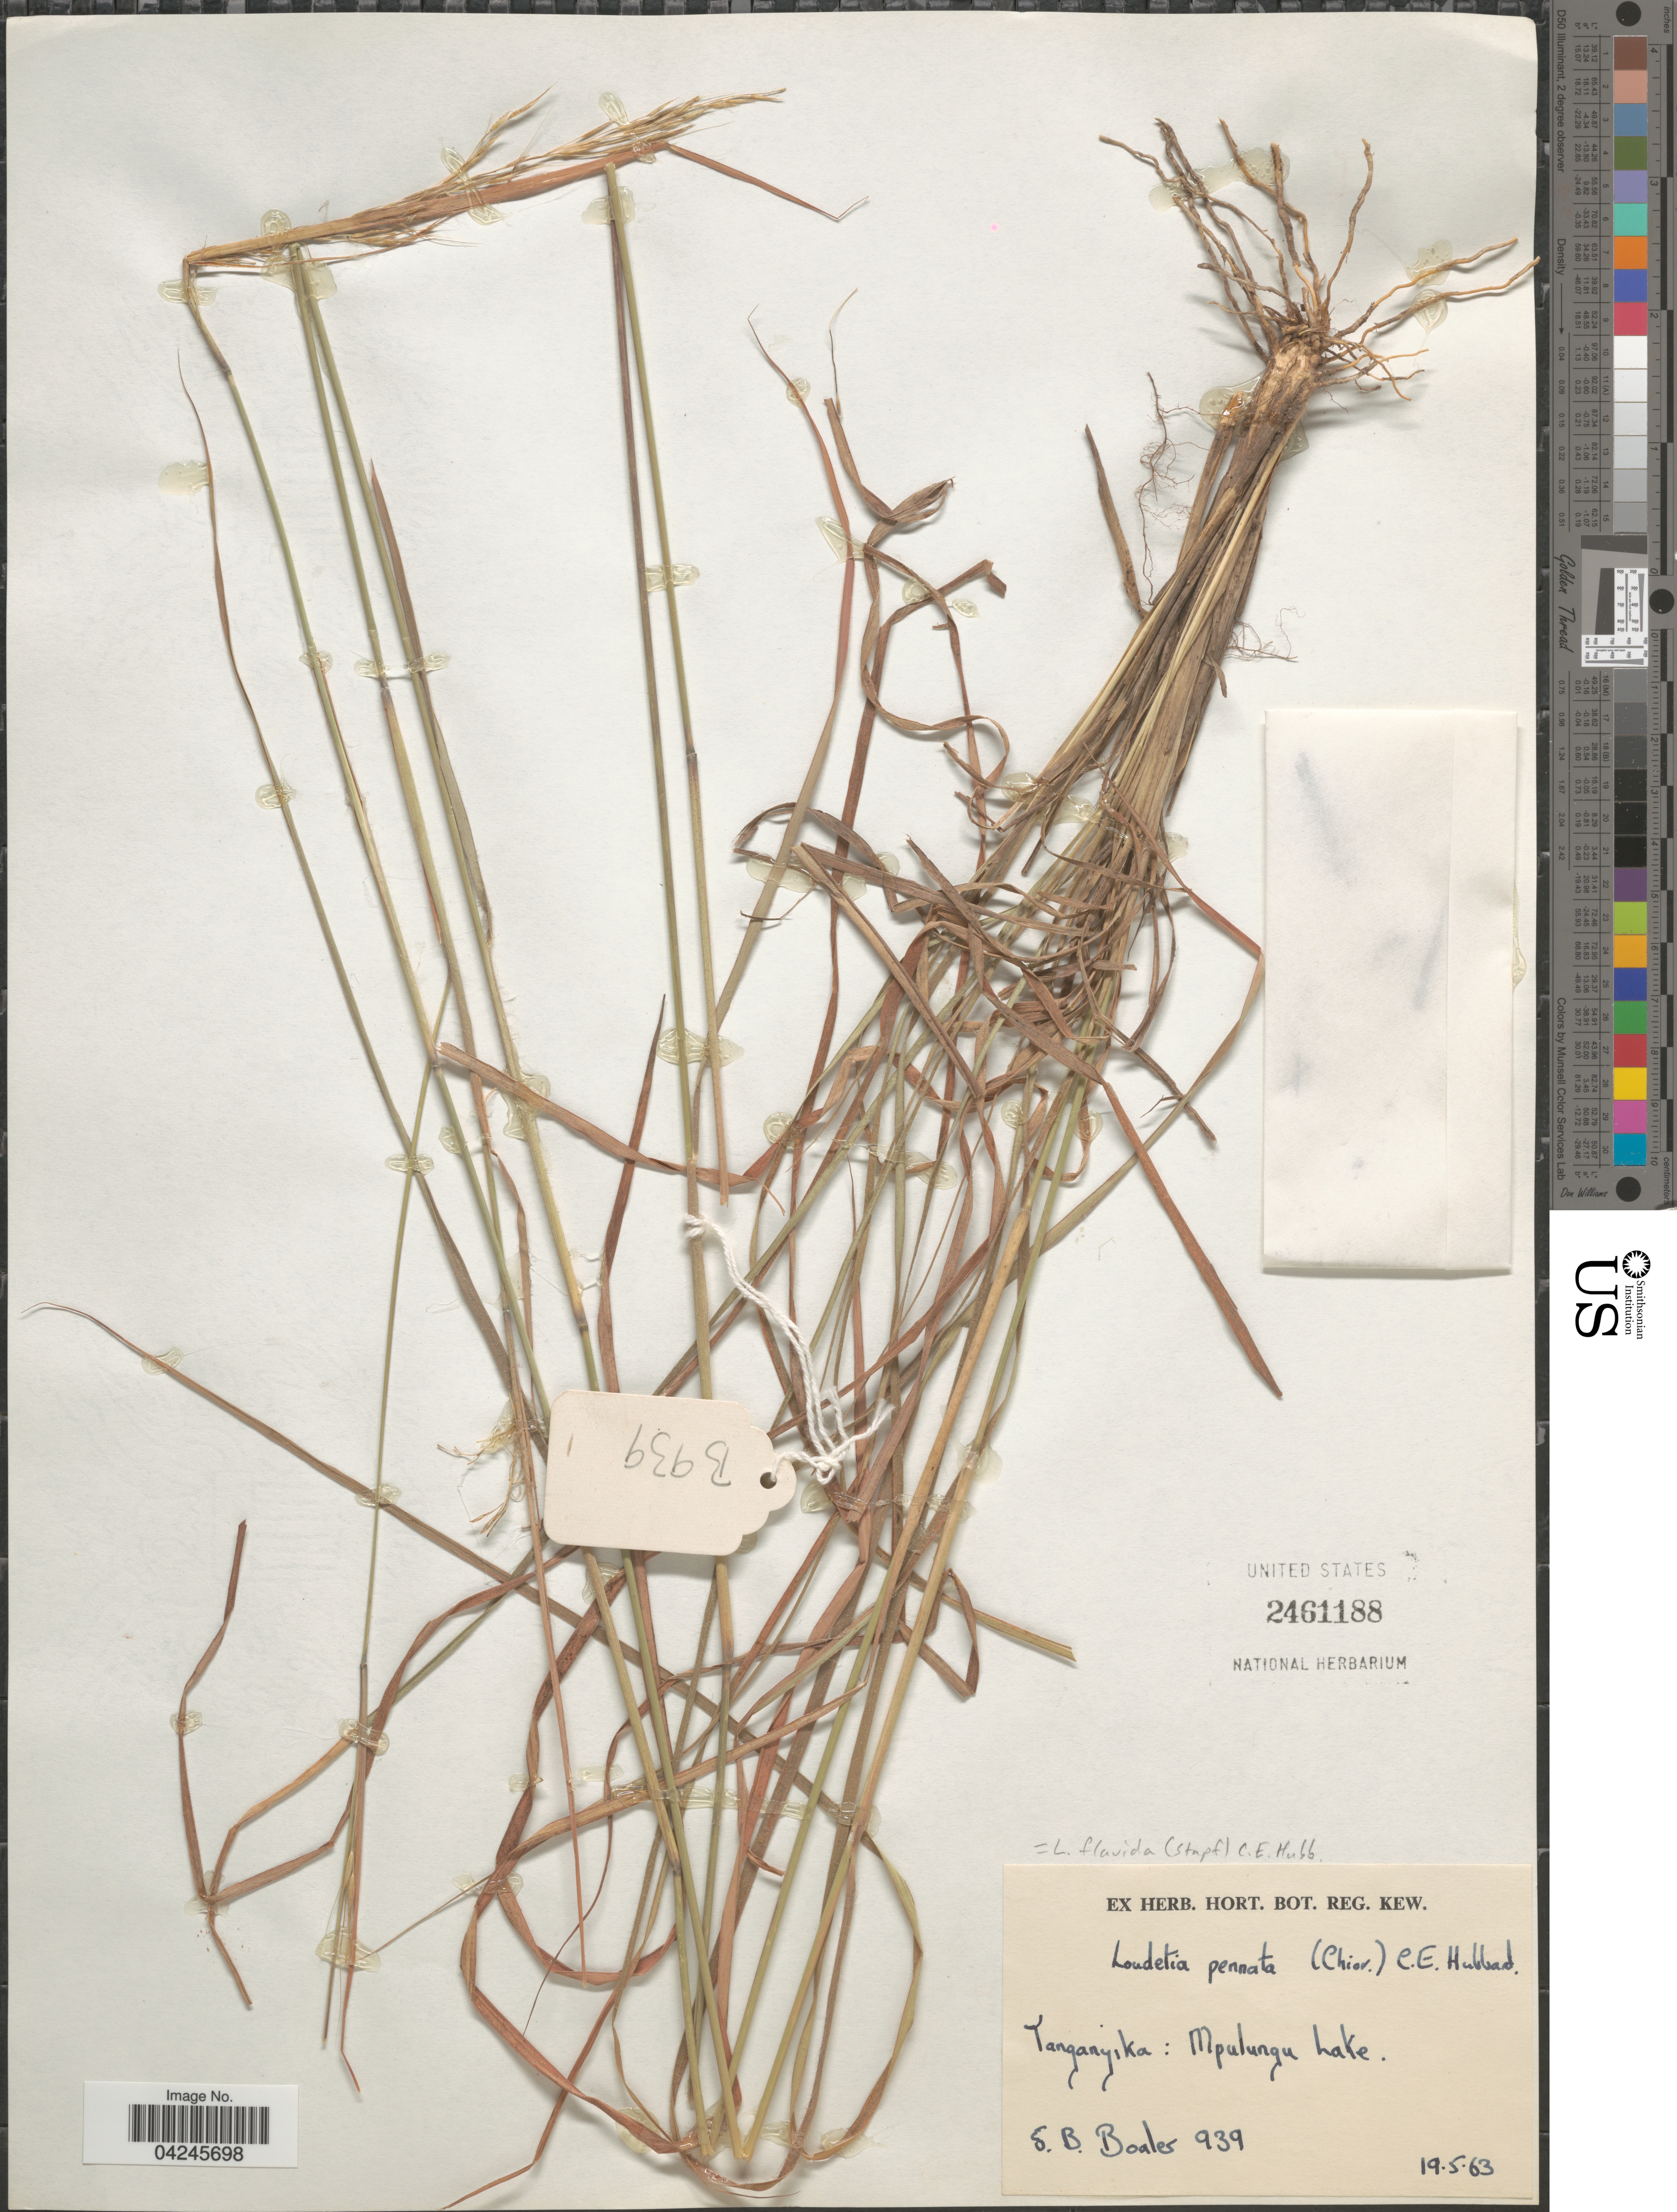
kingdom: Plantae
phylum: Tracheophyta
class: Liliopsida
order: Poales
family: Poaceae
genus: Loudetia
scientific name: Loudetia flavida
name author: (Stapf) C.E. Hubb.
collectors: S. Boales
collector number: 939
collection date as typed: Transcribed d/m/y: 19/5/63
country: Tanzania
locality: Tanganyika: Mpulungu Lake.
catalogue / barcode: US 2461188